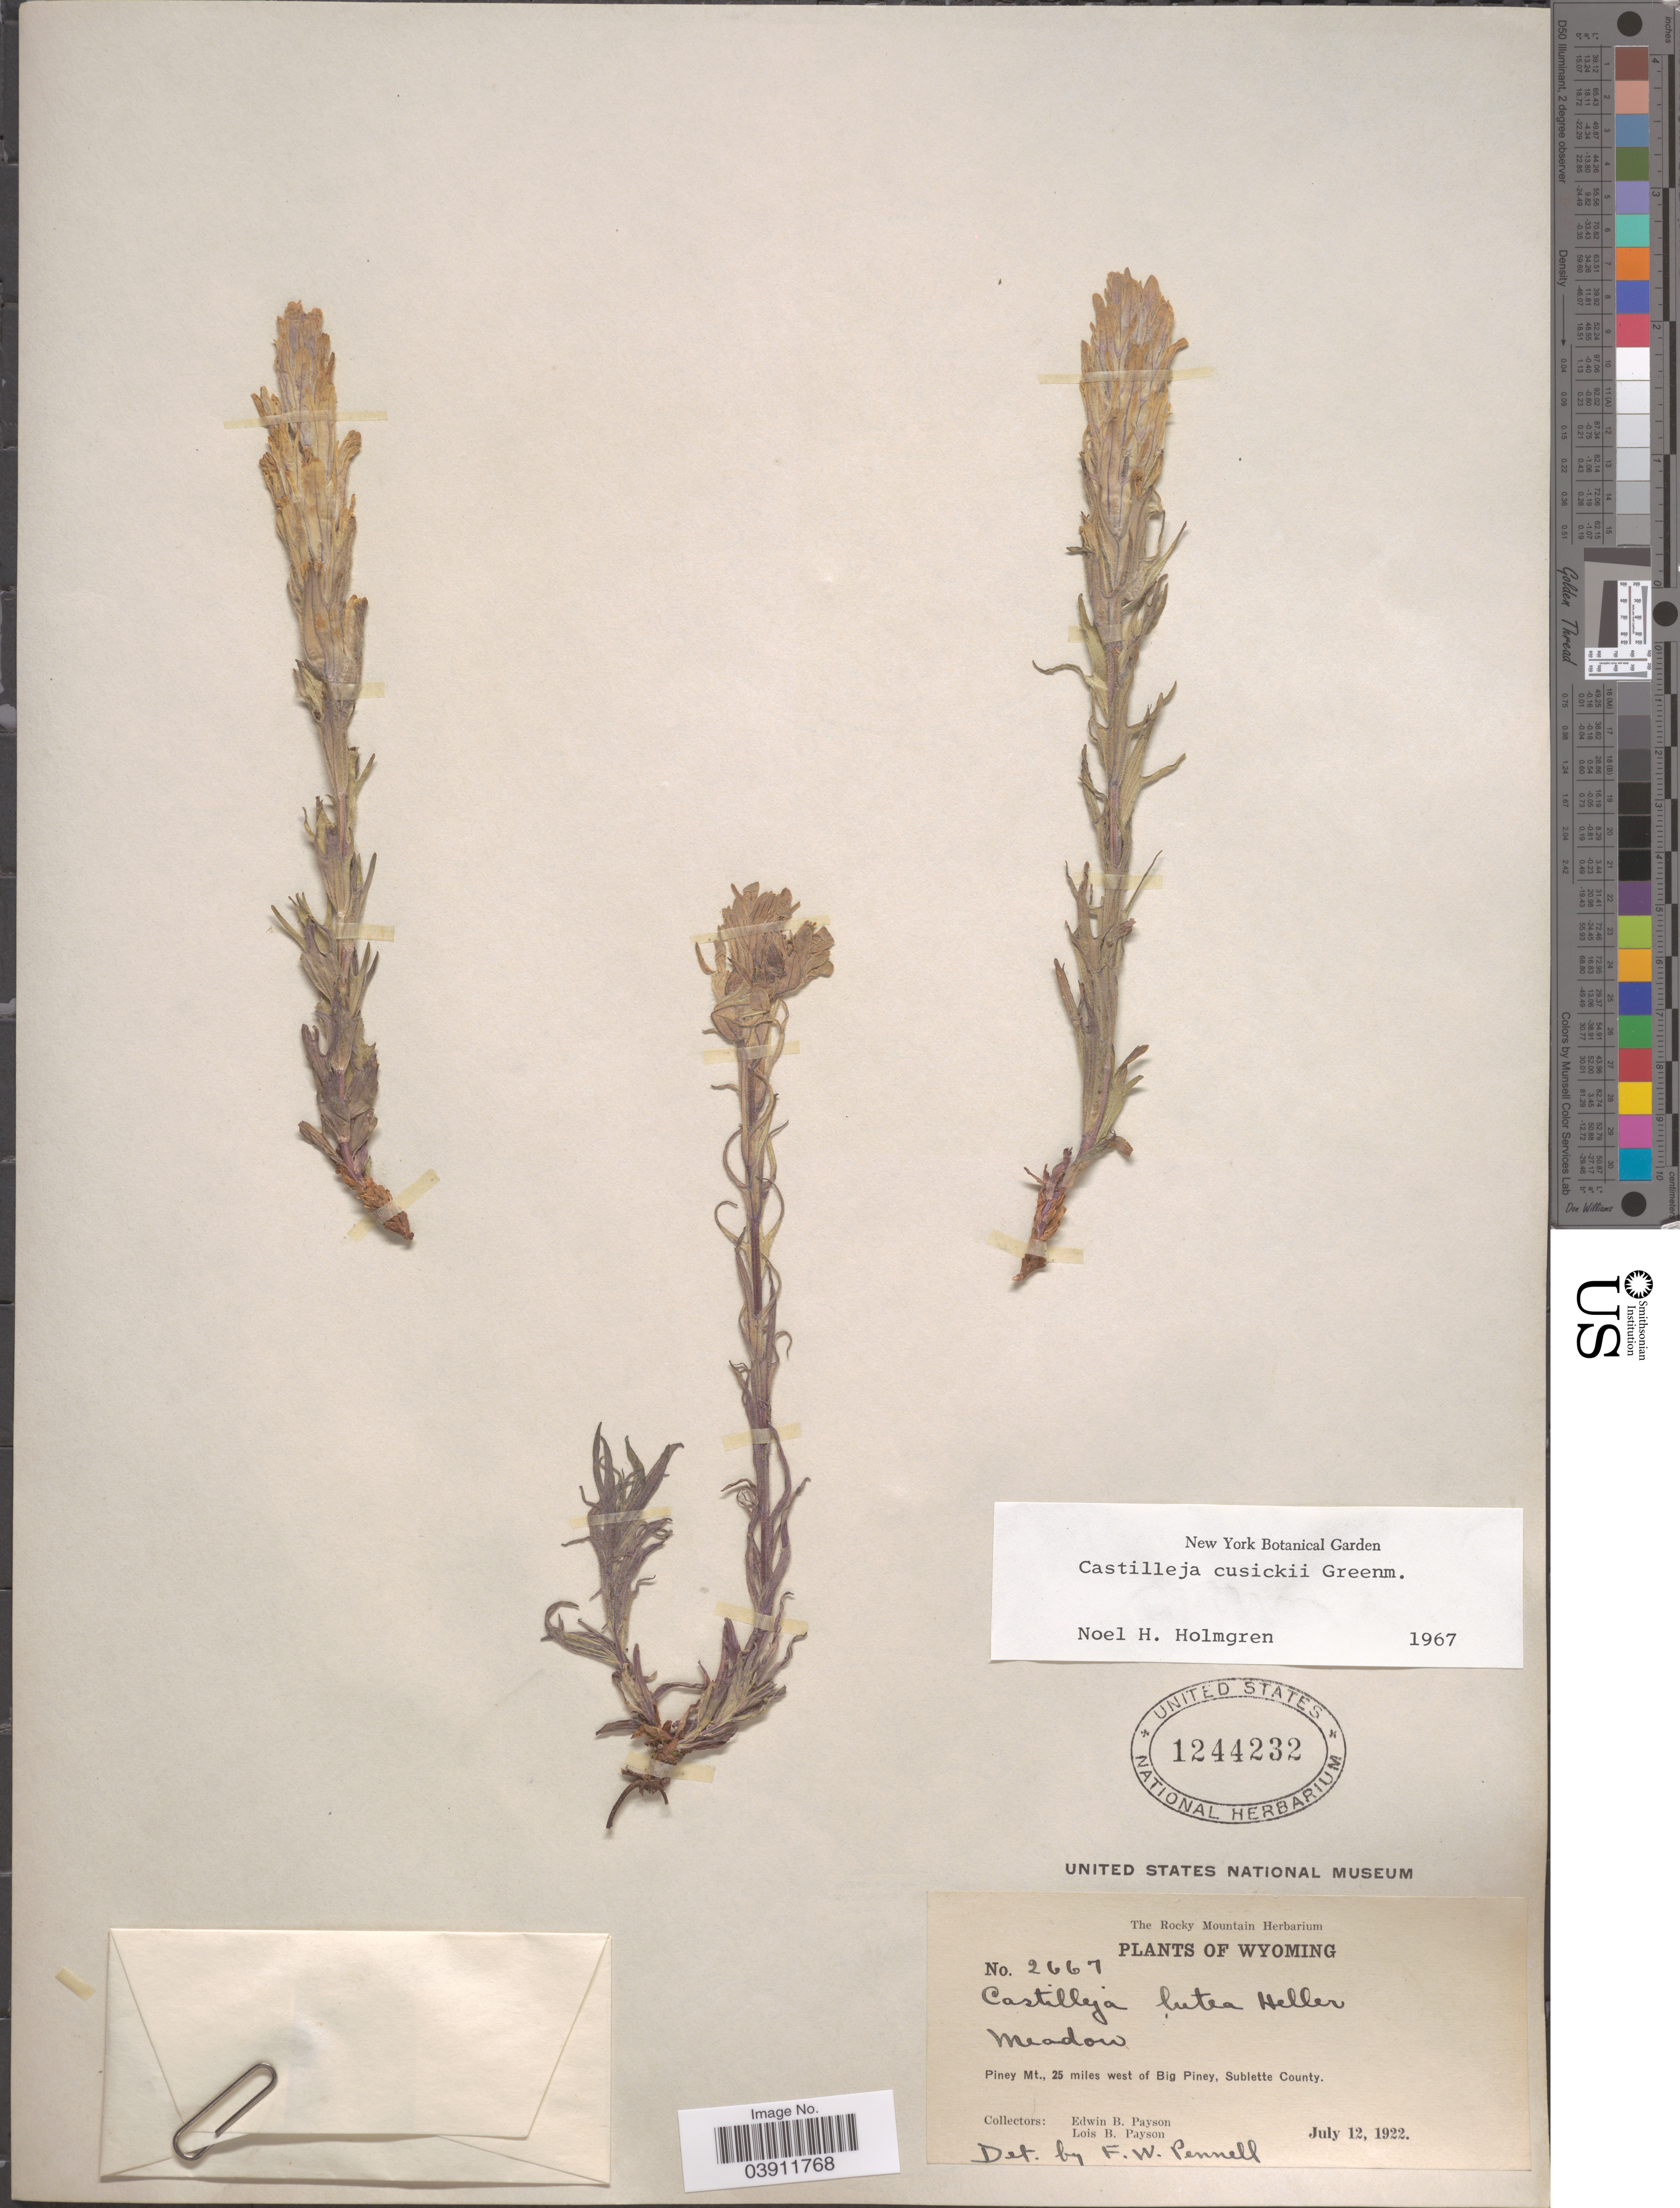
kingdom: Plantae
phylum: Tracheophyta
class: Magnoliopsida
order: Lamiales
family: Orobanchaceae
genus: Castilleja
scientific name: Castilleja cusickii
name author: Greenm.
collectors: E. B. Payson & L. Payson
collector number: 2667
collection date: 1922-07-12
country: United States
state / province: Wyoming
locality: Piney Mt., 25 miles west of Big Piney, Sublette County.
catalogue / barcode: US 1244232